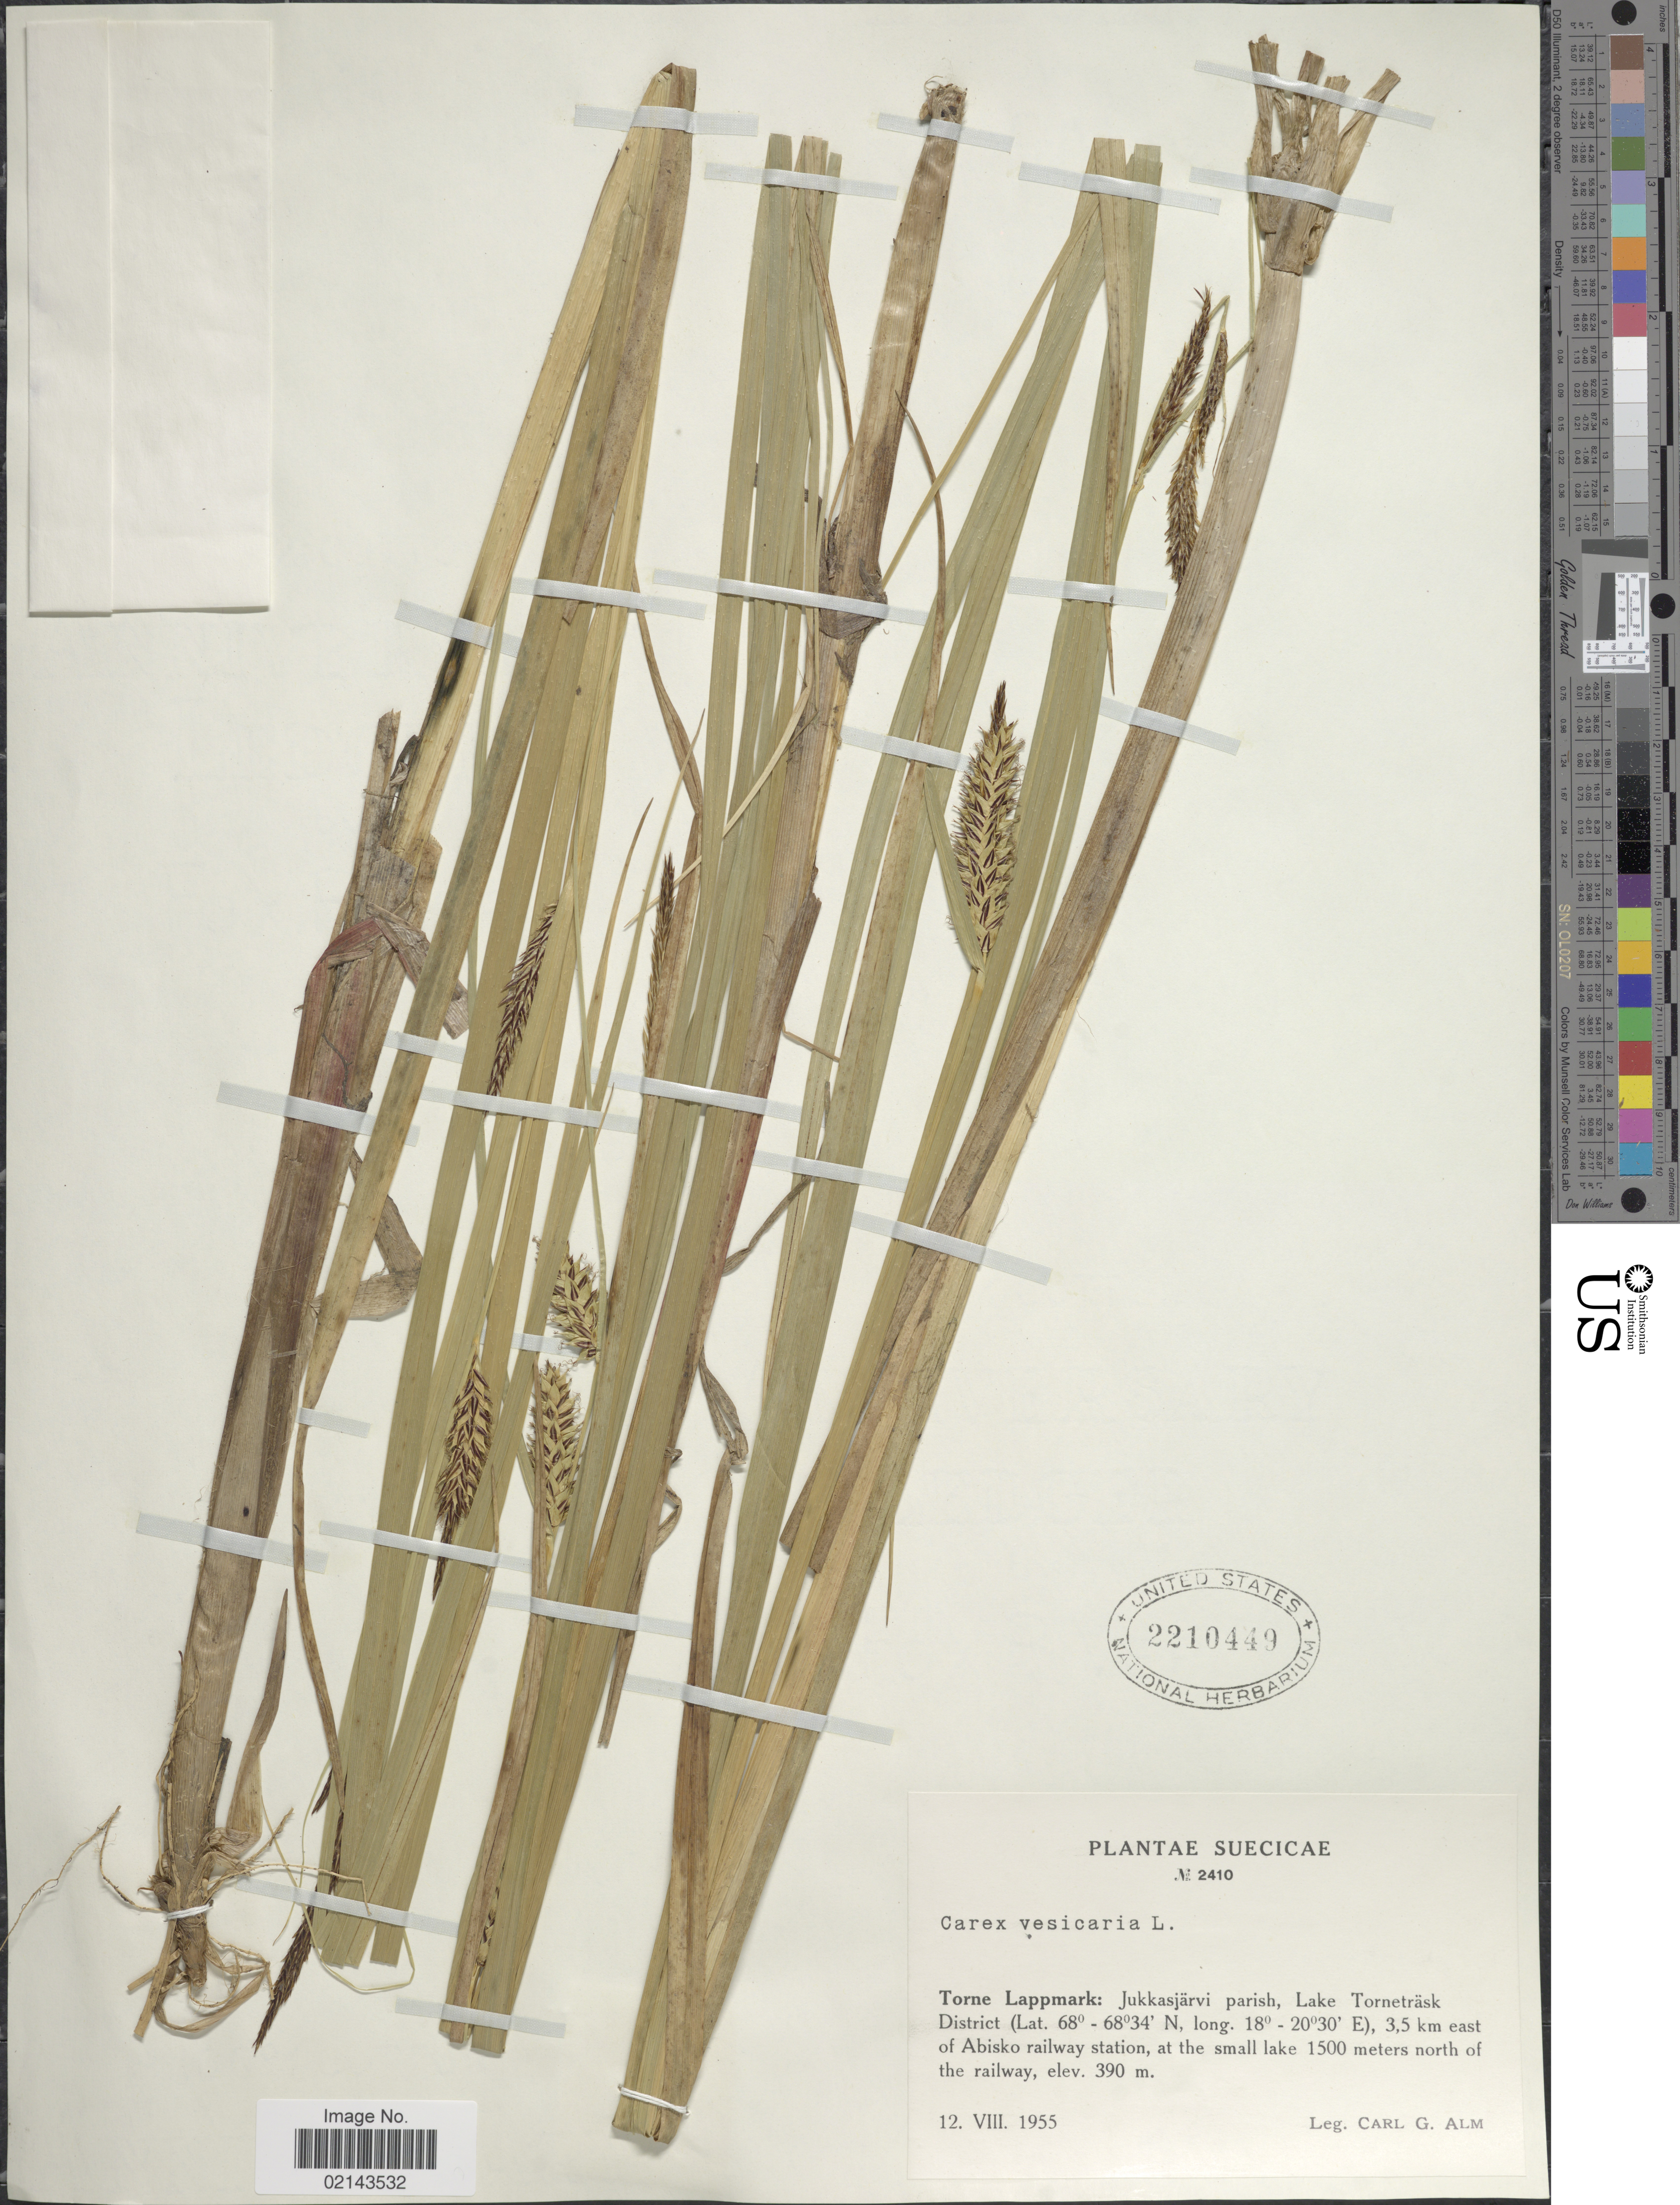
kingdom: Plantae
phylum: Tracheophyta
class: Liliopsida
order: Poales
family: Cyperaceae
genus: Carex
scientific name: Carex vesicaria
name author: L.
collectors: C. G. Alm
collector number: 2410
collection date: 1955-08-12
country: Sweden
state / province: Norrbotten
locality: Torne Lappmark: Jukkasjärvi parish, Lake Torneträsk District, 3.5 km east of Abisko railway station, at the small lake 1500 meters north of the railway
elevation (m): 390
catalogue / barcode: US 2210449